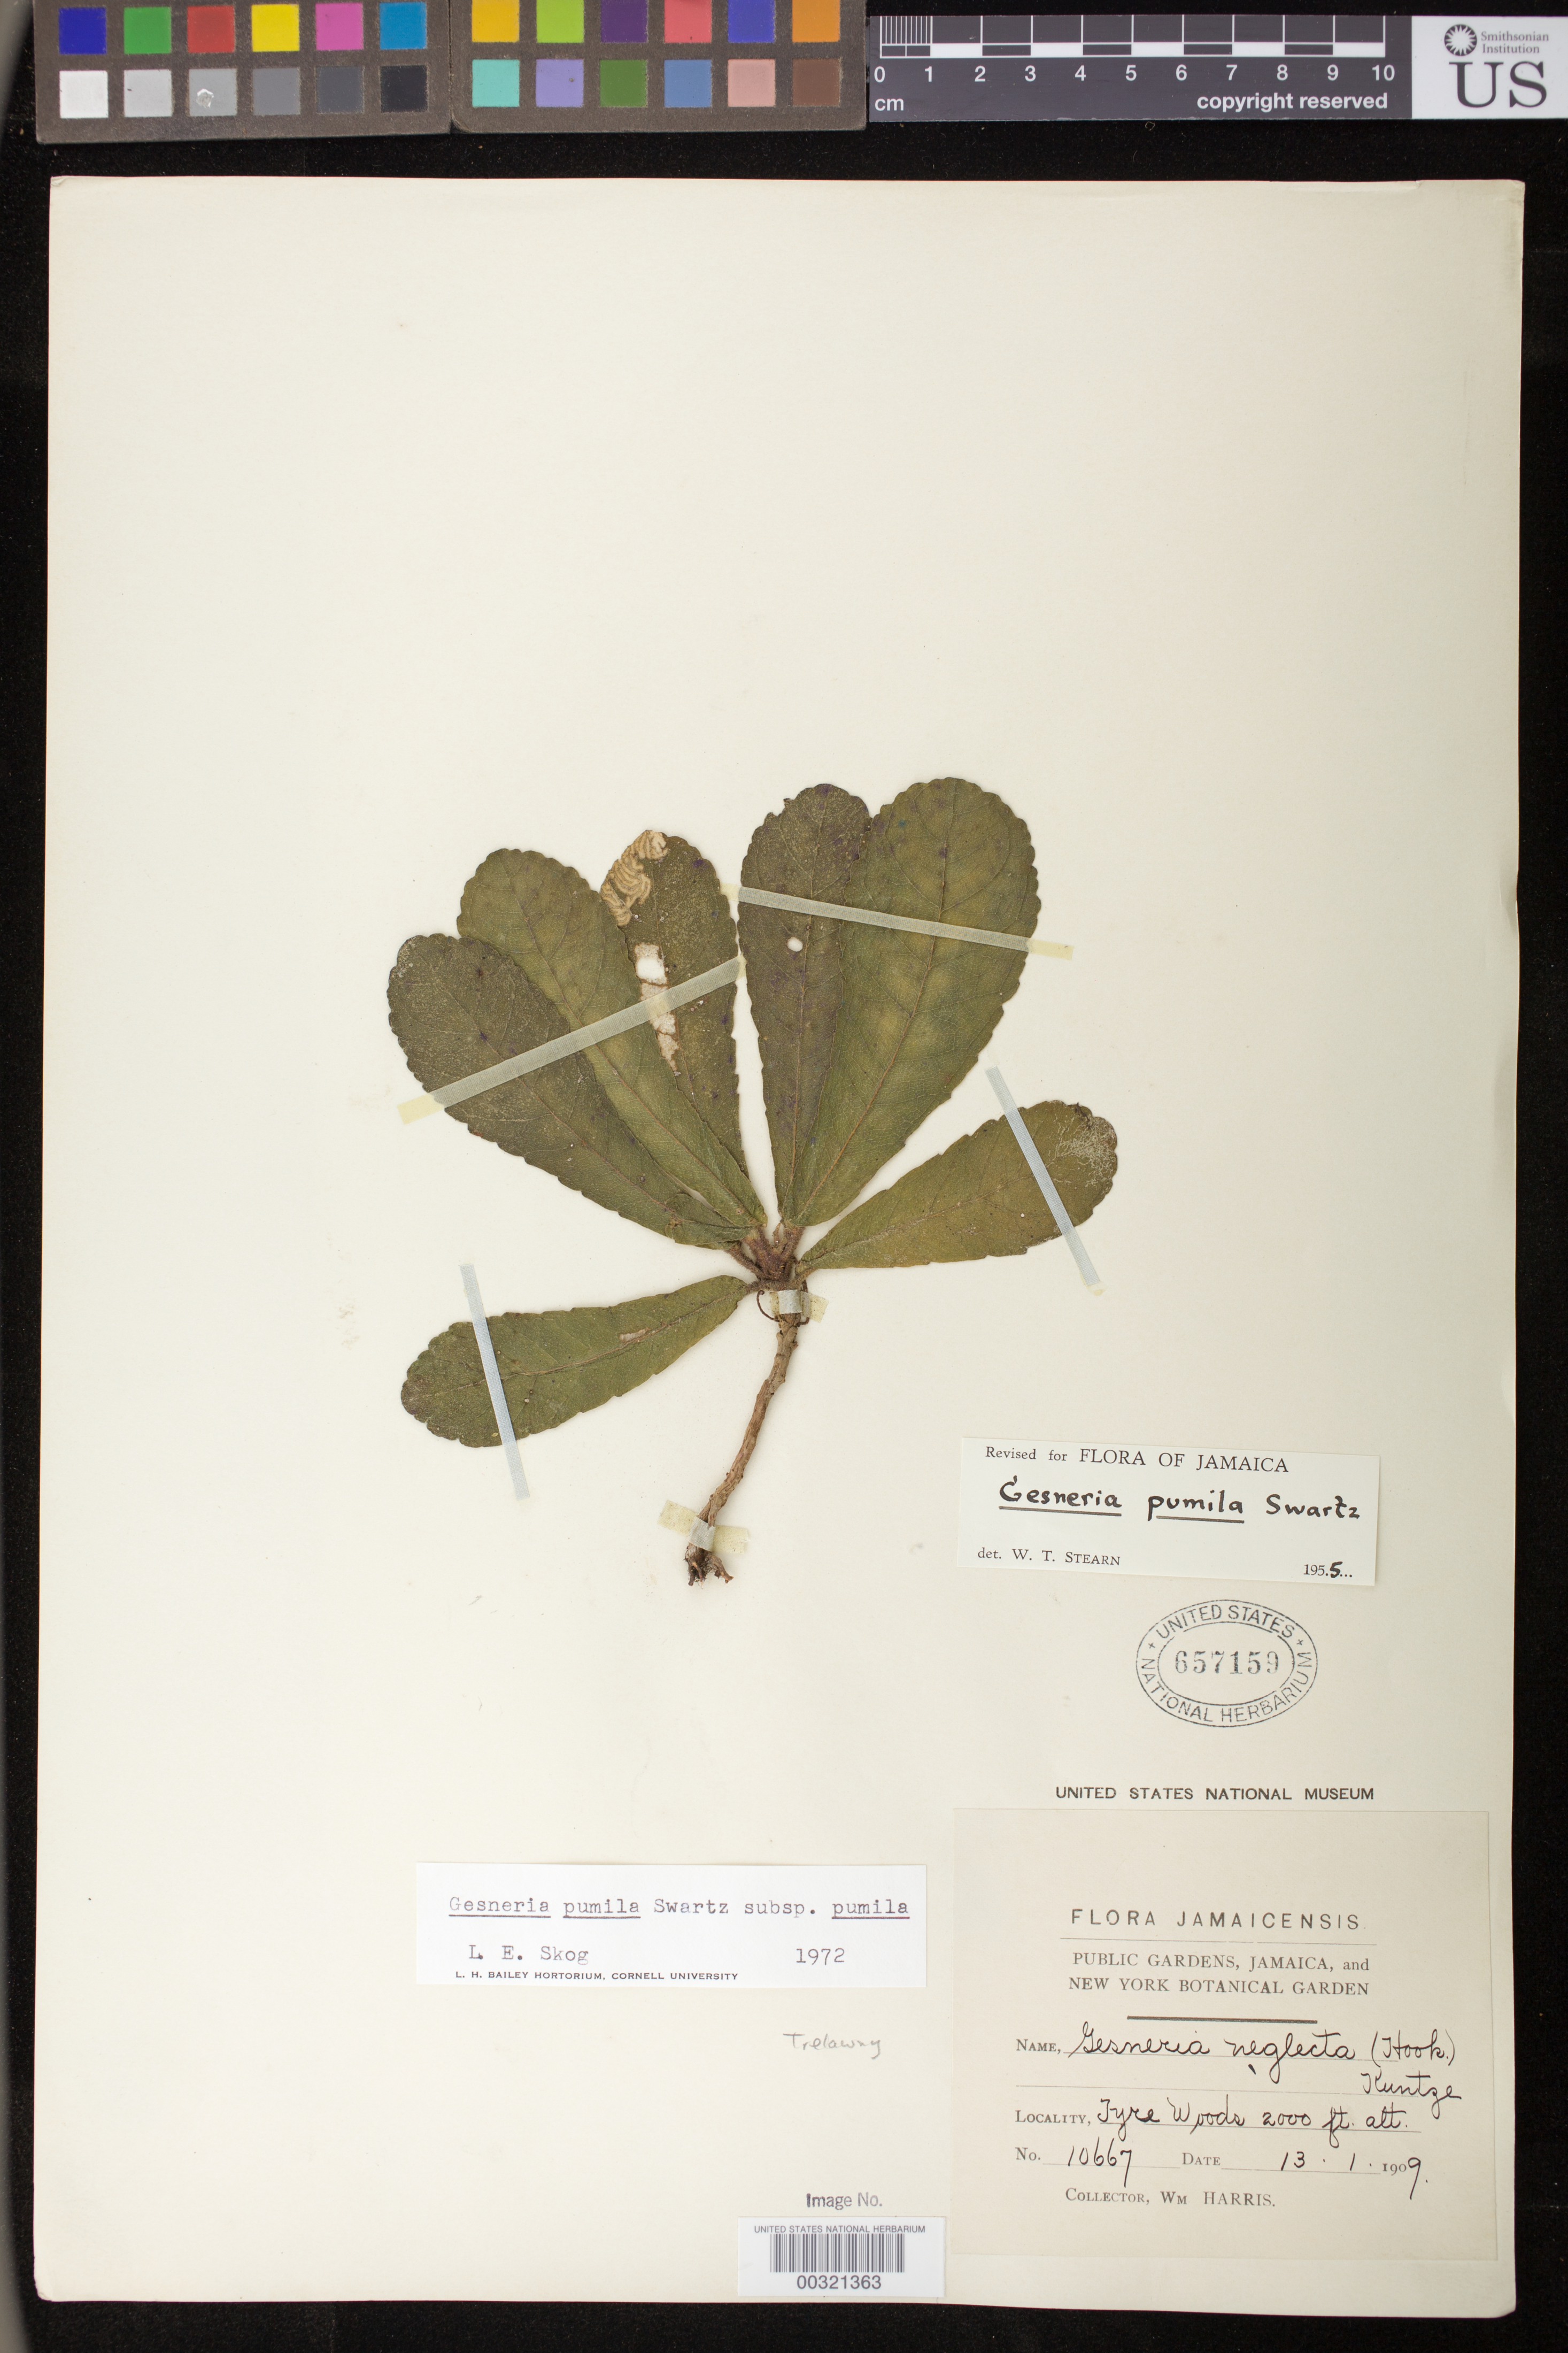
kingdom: Plantae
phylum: Tracheophyta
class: Magnoliopsida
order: Lamiales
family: Gesneriaceae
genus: Gesneria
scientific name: Gesneria pumila subsp. pumila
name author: Sw.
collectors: W. Harris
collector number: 10667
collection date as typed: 13 Jan 1909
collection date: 1909-01-13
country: Jamaica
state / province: Trelawny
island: Jamaica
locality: Tyre Woods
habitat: Growing in limestone cliffs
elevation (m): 610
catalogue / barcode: US 657159